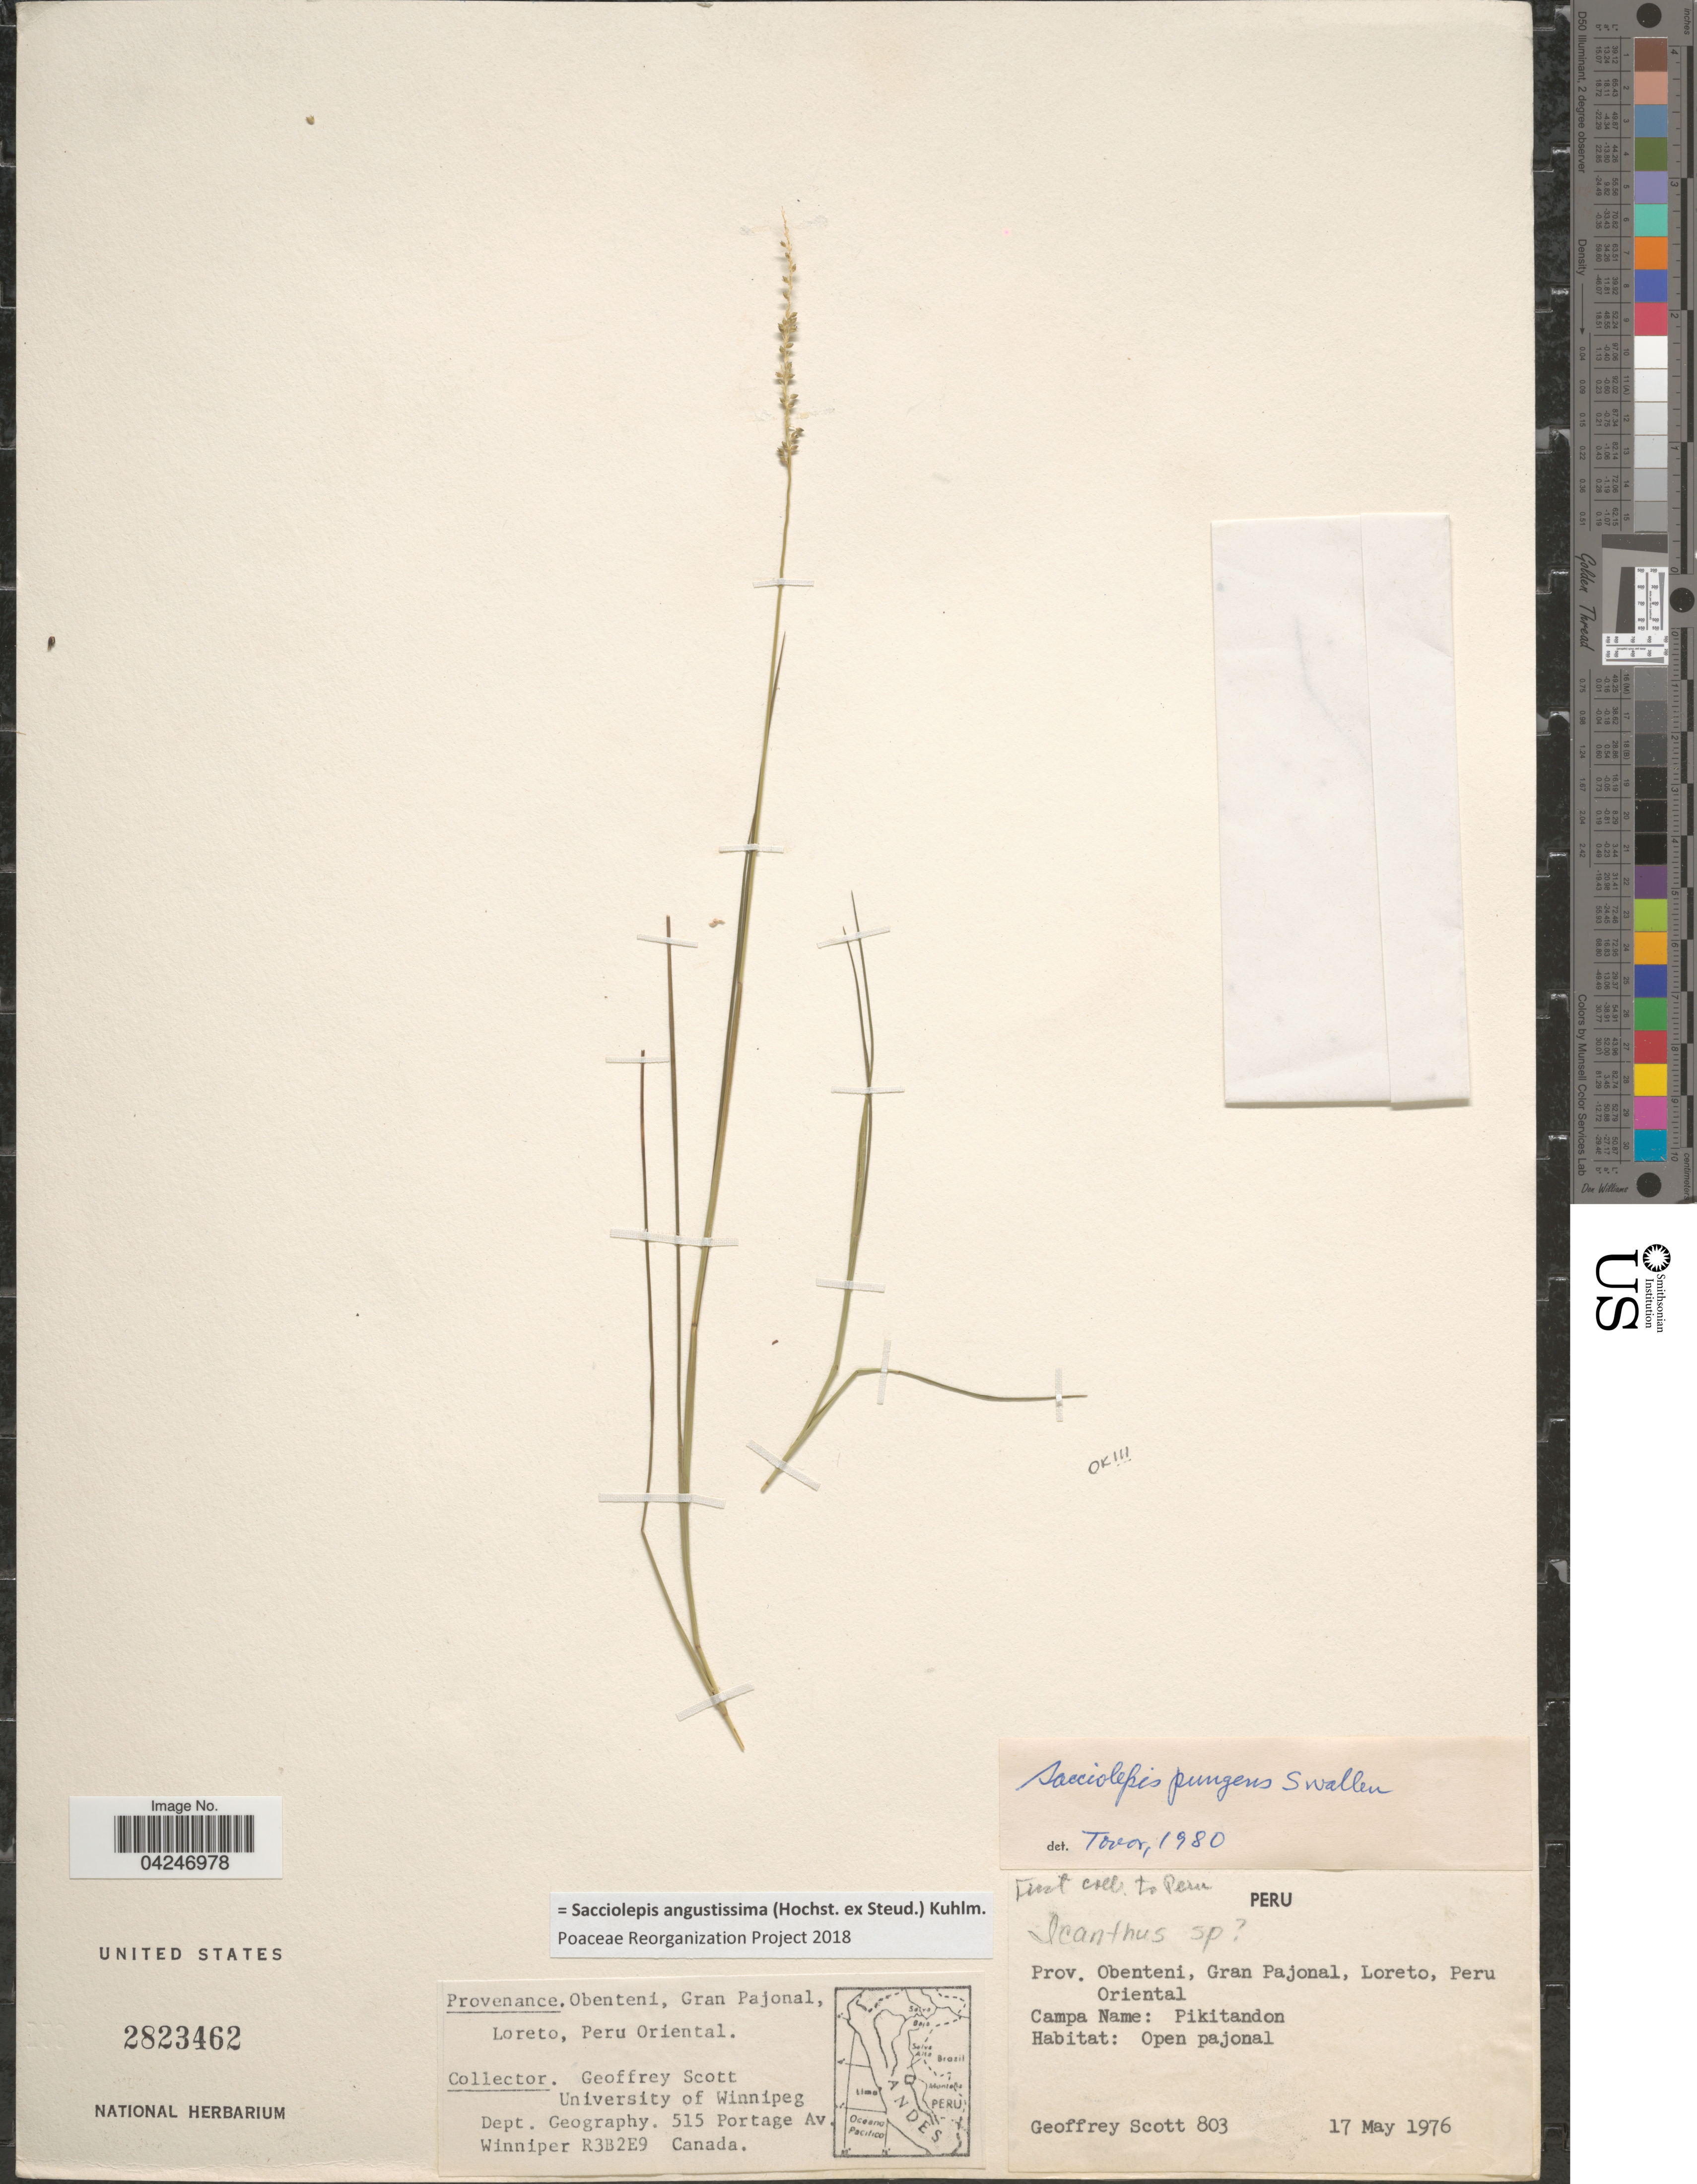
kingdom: Plantae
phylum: Tracheophyta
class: Liliopsida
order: Poales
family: Poaceae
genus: Sacciolepis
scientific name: Sacciolepis angustissima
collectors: G. Scott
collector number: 803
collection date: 1976-05-17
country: Peru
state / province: Loreto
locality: Provenance. Obenteni, Gran Pajonal, Loreto, Peru Oriental. Campa Name: Pikitandon. Open pajonal.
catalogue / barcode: US 2823462